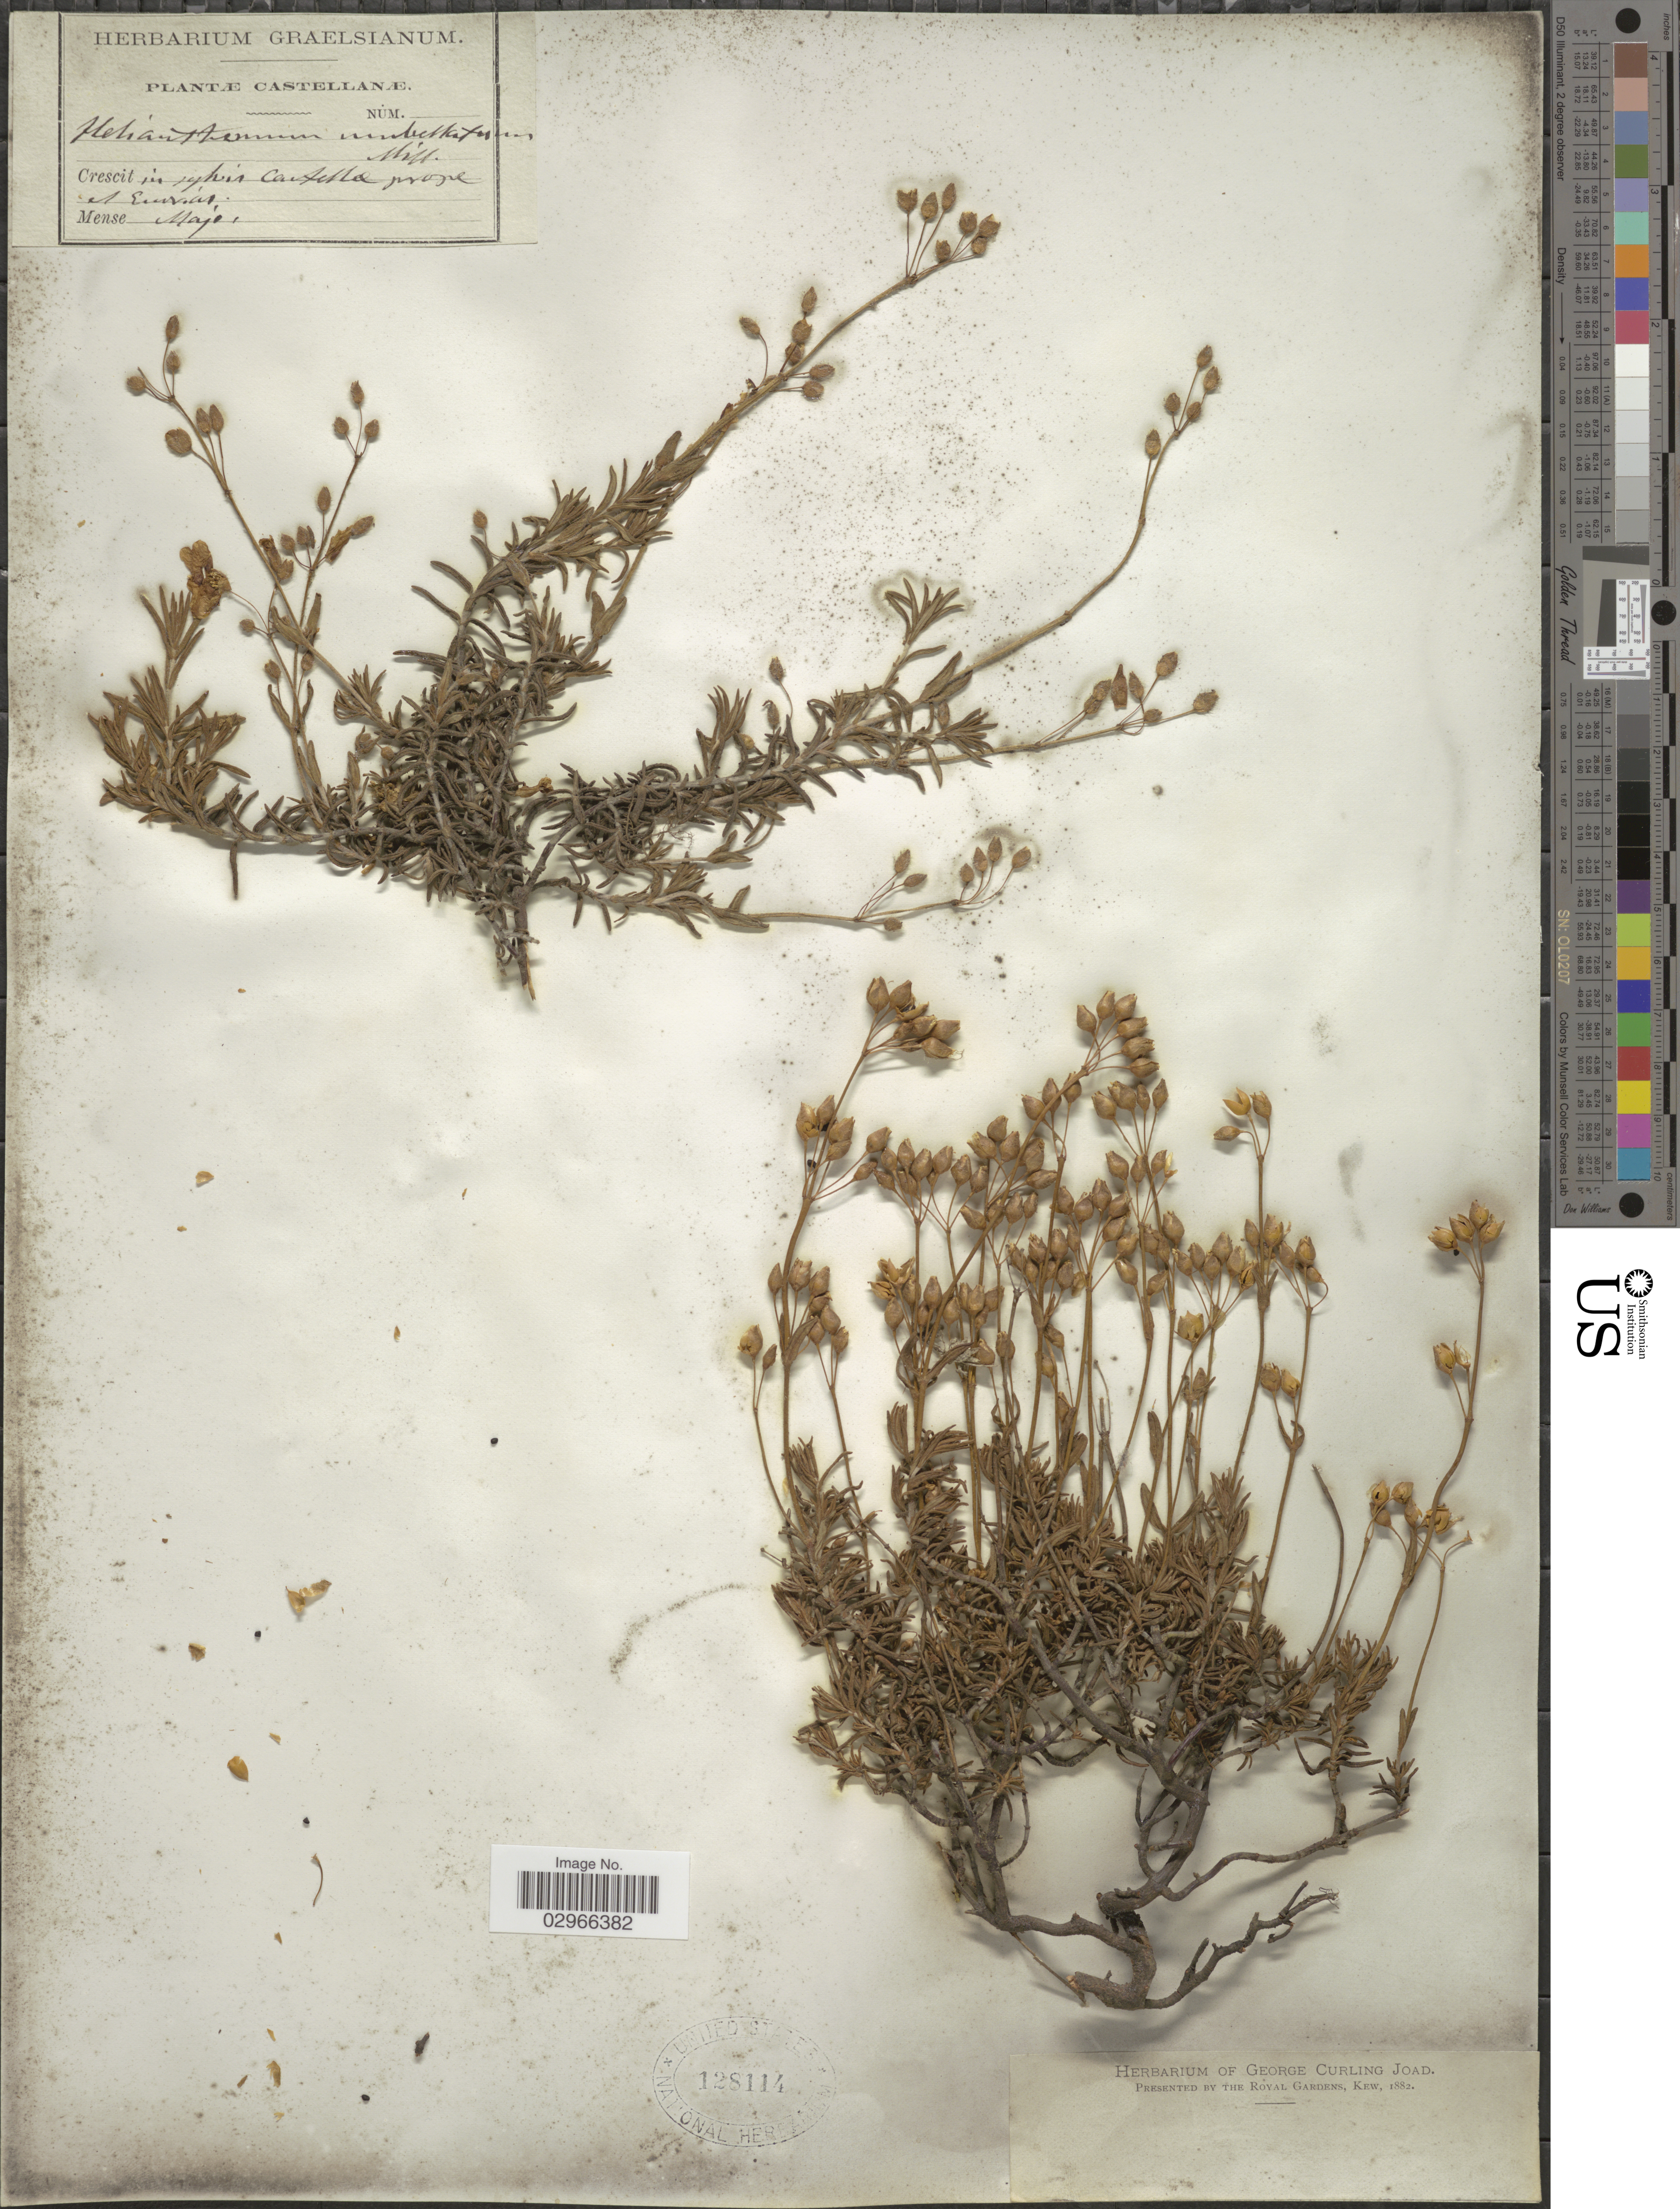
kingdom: Plantae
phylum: Tracheophyta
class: Magnoliopsida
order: Malvales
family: Cistaceae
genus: Halimium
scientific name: Halimium umbellatum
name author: Spach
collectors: ex Herb. Graelsianum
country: Spain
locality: in sylvis Castella prope el Escorial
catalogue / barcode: US 128114